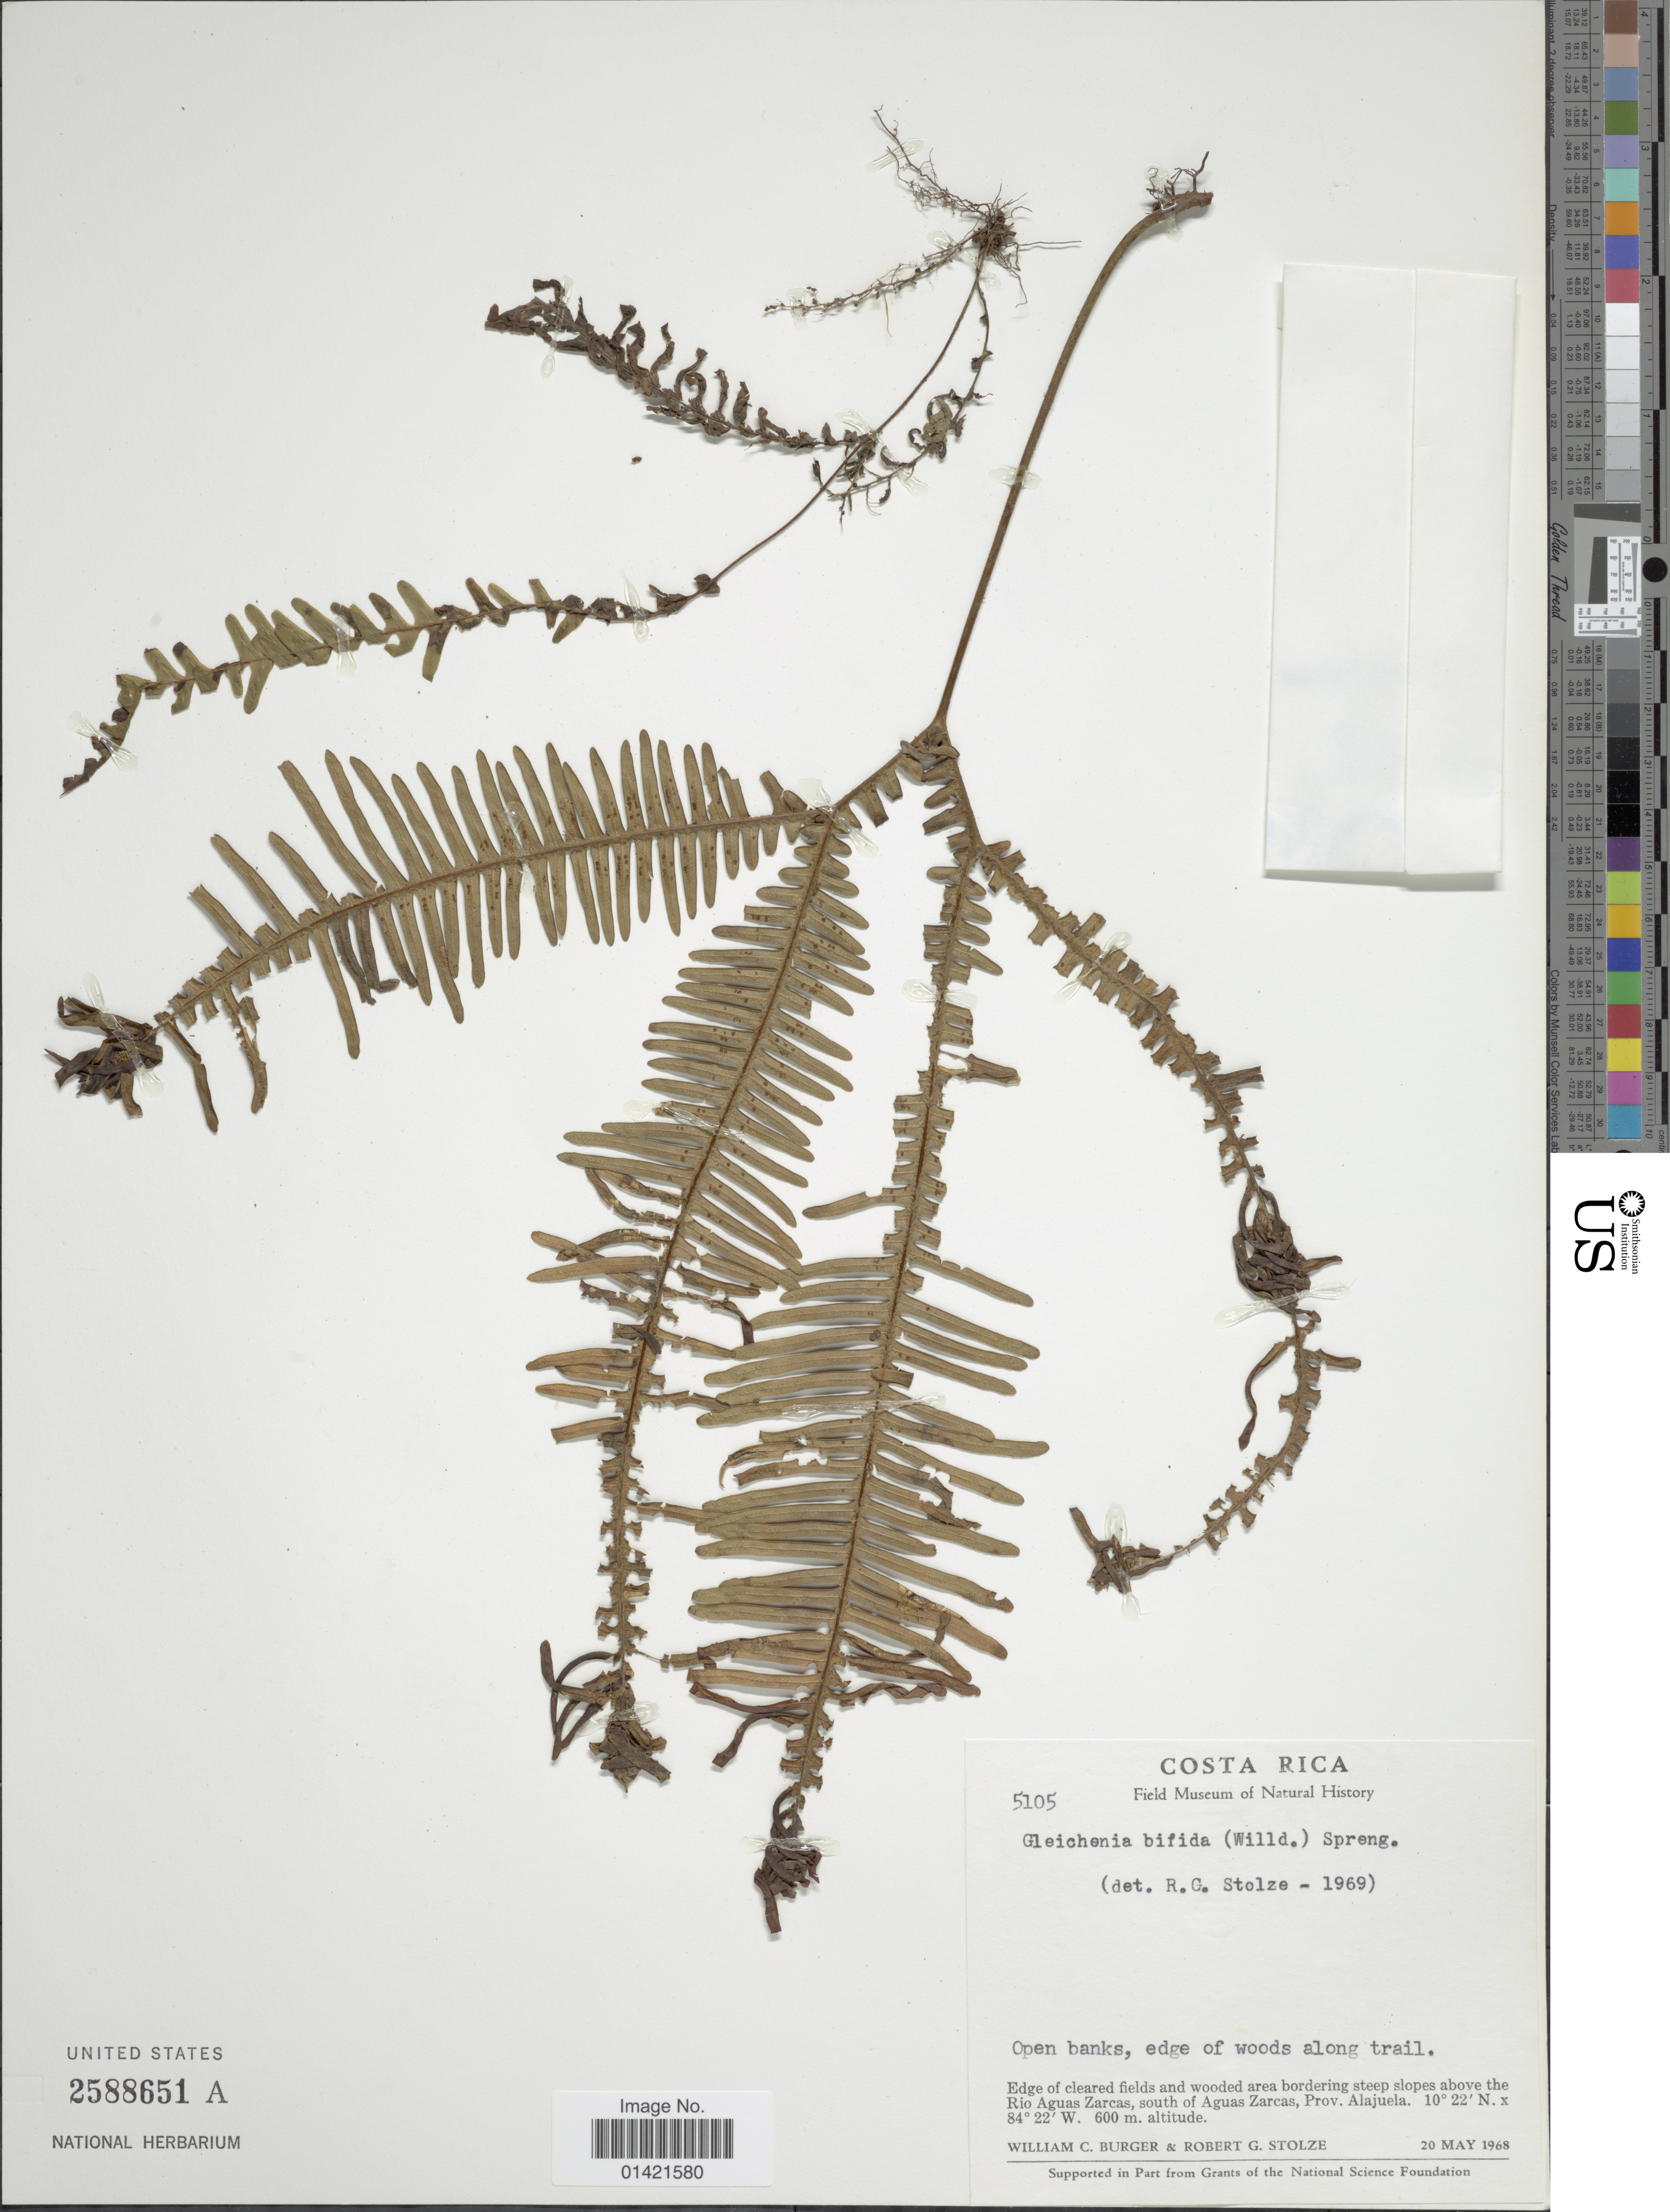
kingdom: Plantae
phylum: Tracheophyta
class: Polypodiopsida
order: Gleicheniales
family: Gleicheniaceae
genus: Sticherus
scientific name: Sticherus bifidus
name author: (Willd.) Ching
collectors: W. Burger & R. G. Stolze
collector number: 5105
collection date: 1968-05-20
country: Costa Rica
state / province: Alajuela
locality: Edge of cleared fields and wooded area bordering steep slopes above the Rio Aguas Zarcas, south of Aguas Zarcas, Prov. Alajuela.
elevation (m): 600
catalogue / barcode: US 2588651A